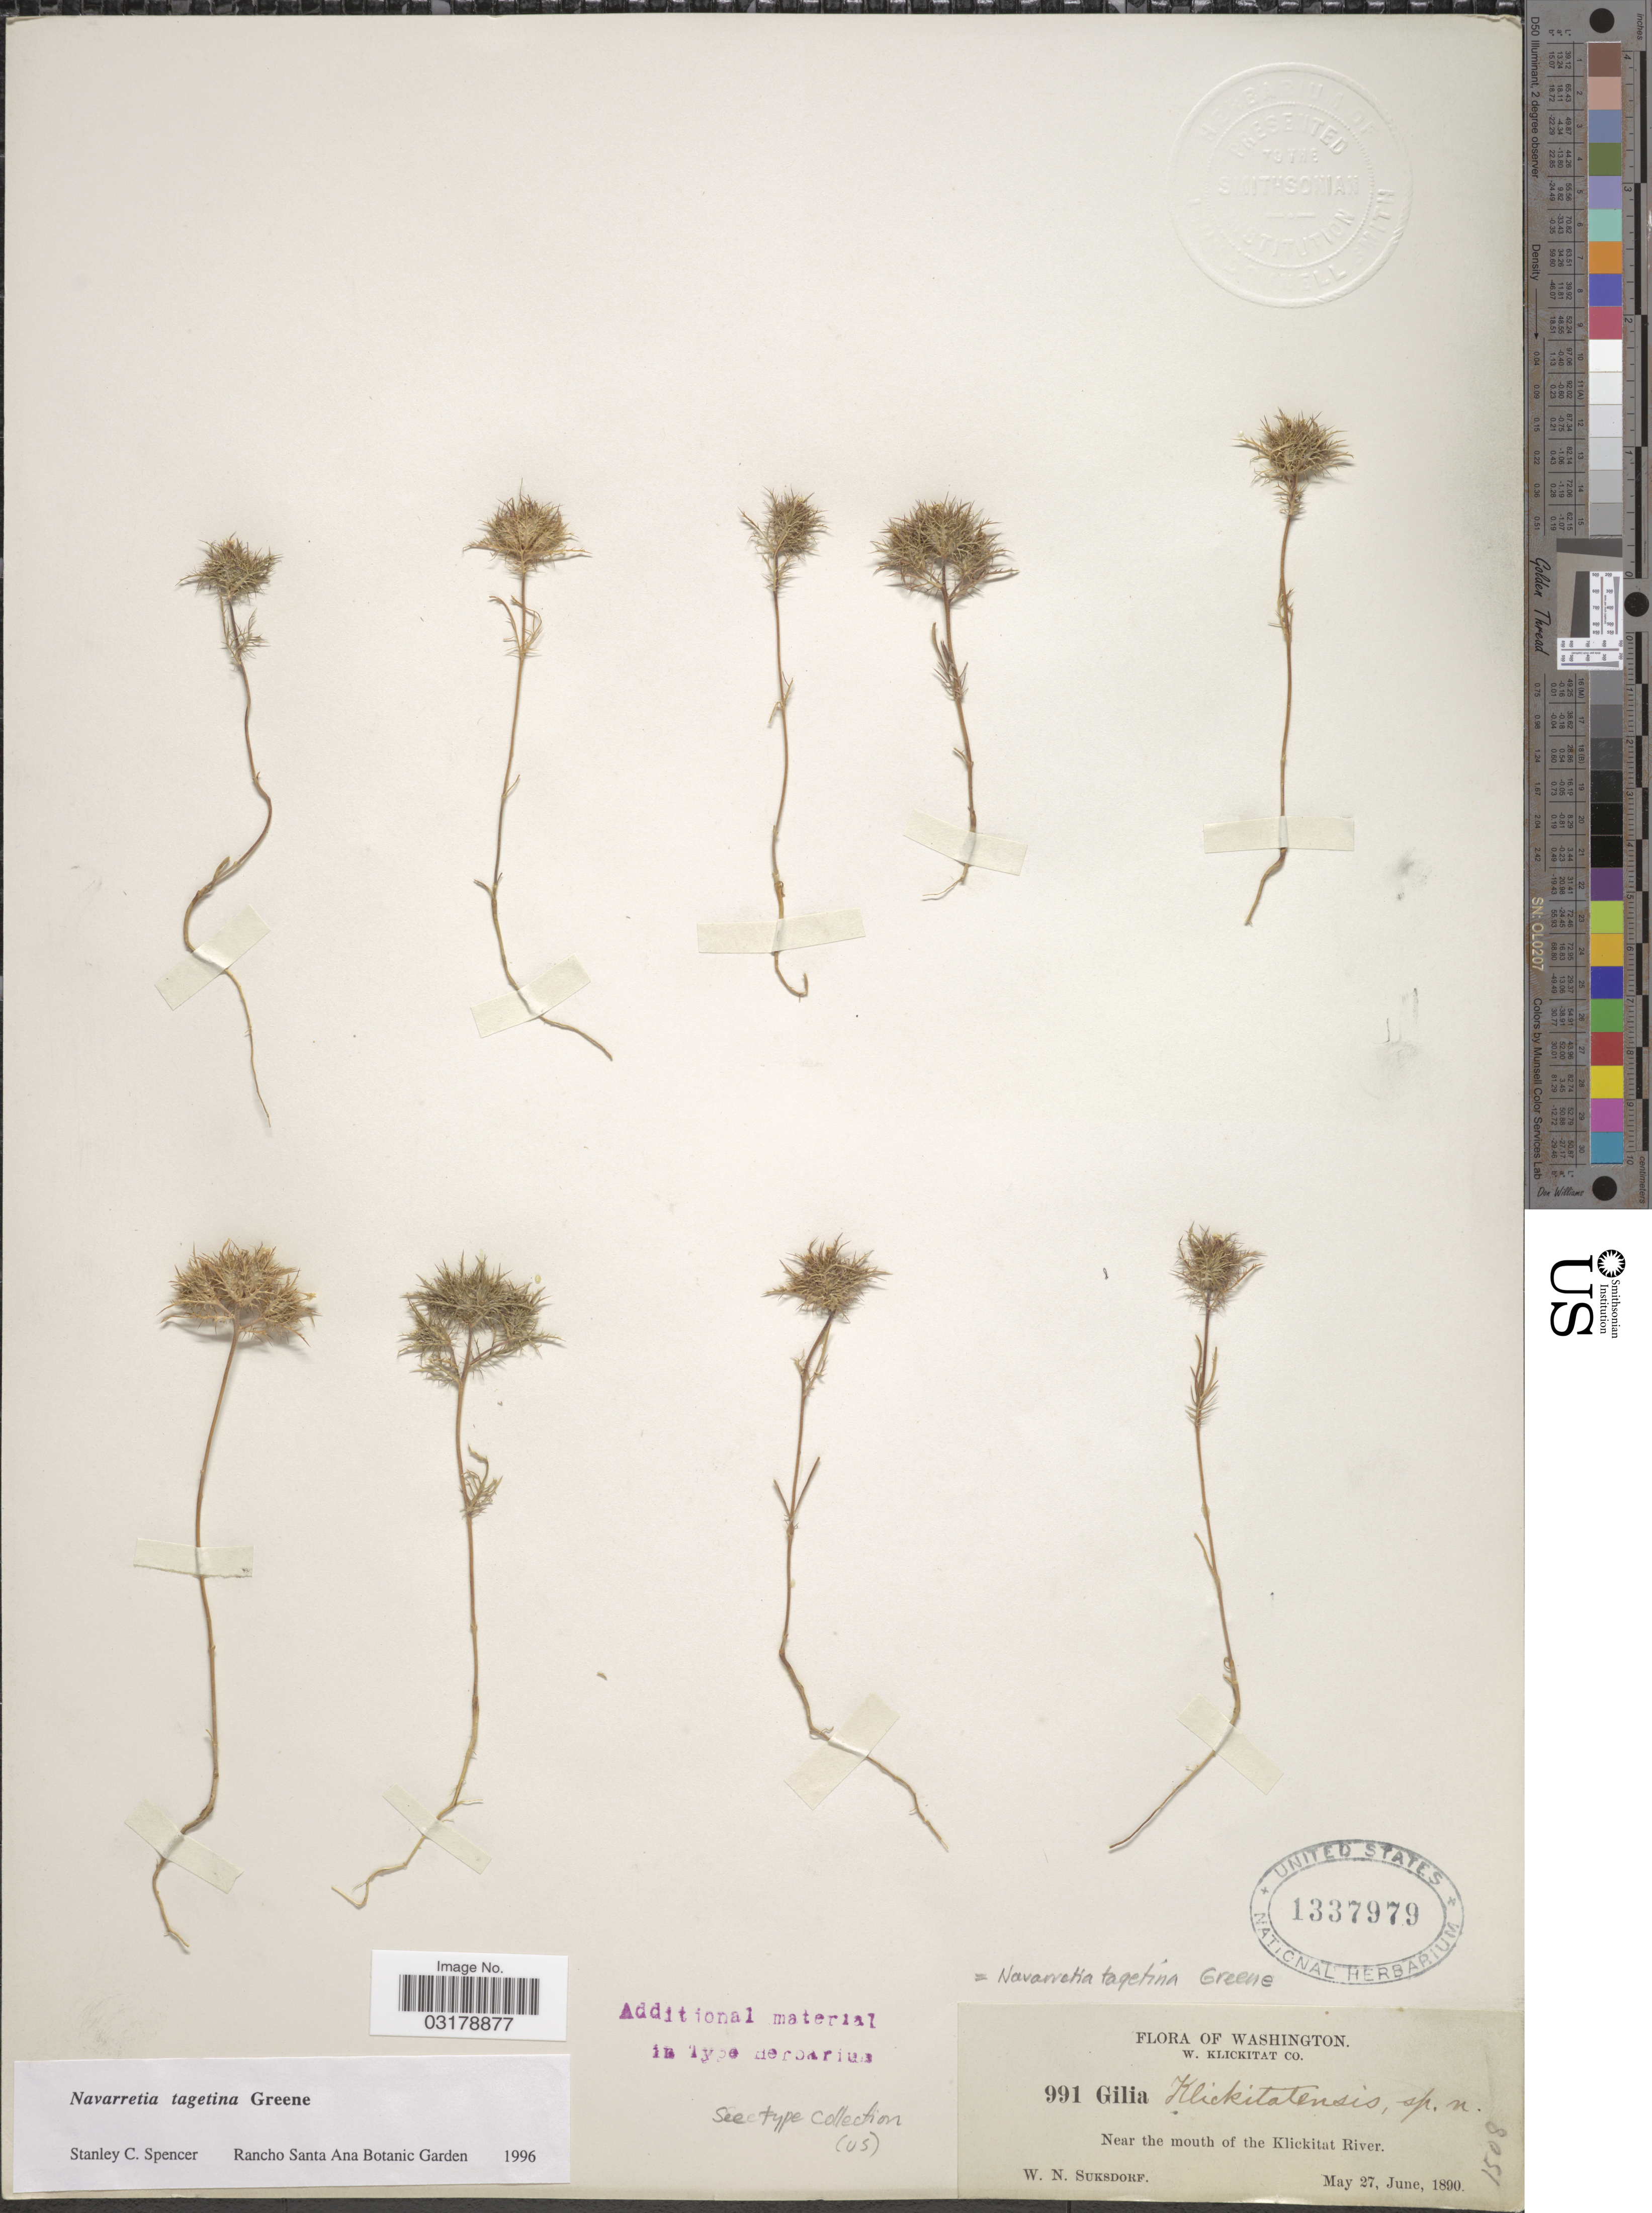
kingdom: Plantae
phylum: Tracheophyta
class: Magnoliopsida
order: Ericales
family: Polemoniaceae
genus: Navarretia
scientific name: Navarretia tagetina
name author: S.W. Greene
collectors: W. N. Suksdorf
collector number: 991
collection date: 1890-05-27/1890-06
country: United States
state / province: Washington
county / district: Klickitat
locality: W. Klickitat Co. Near the mouth of the Klickitat River.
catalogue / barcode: US 1337979